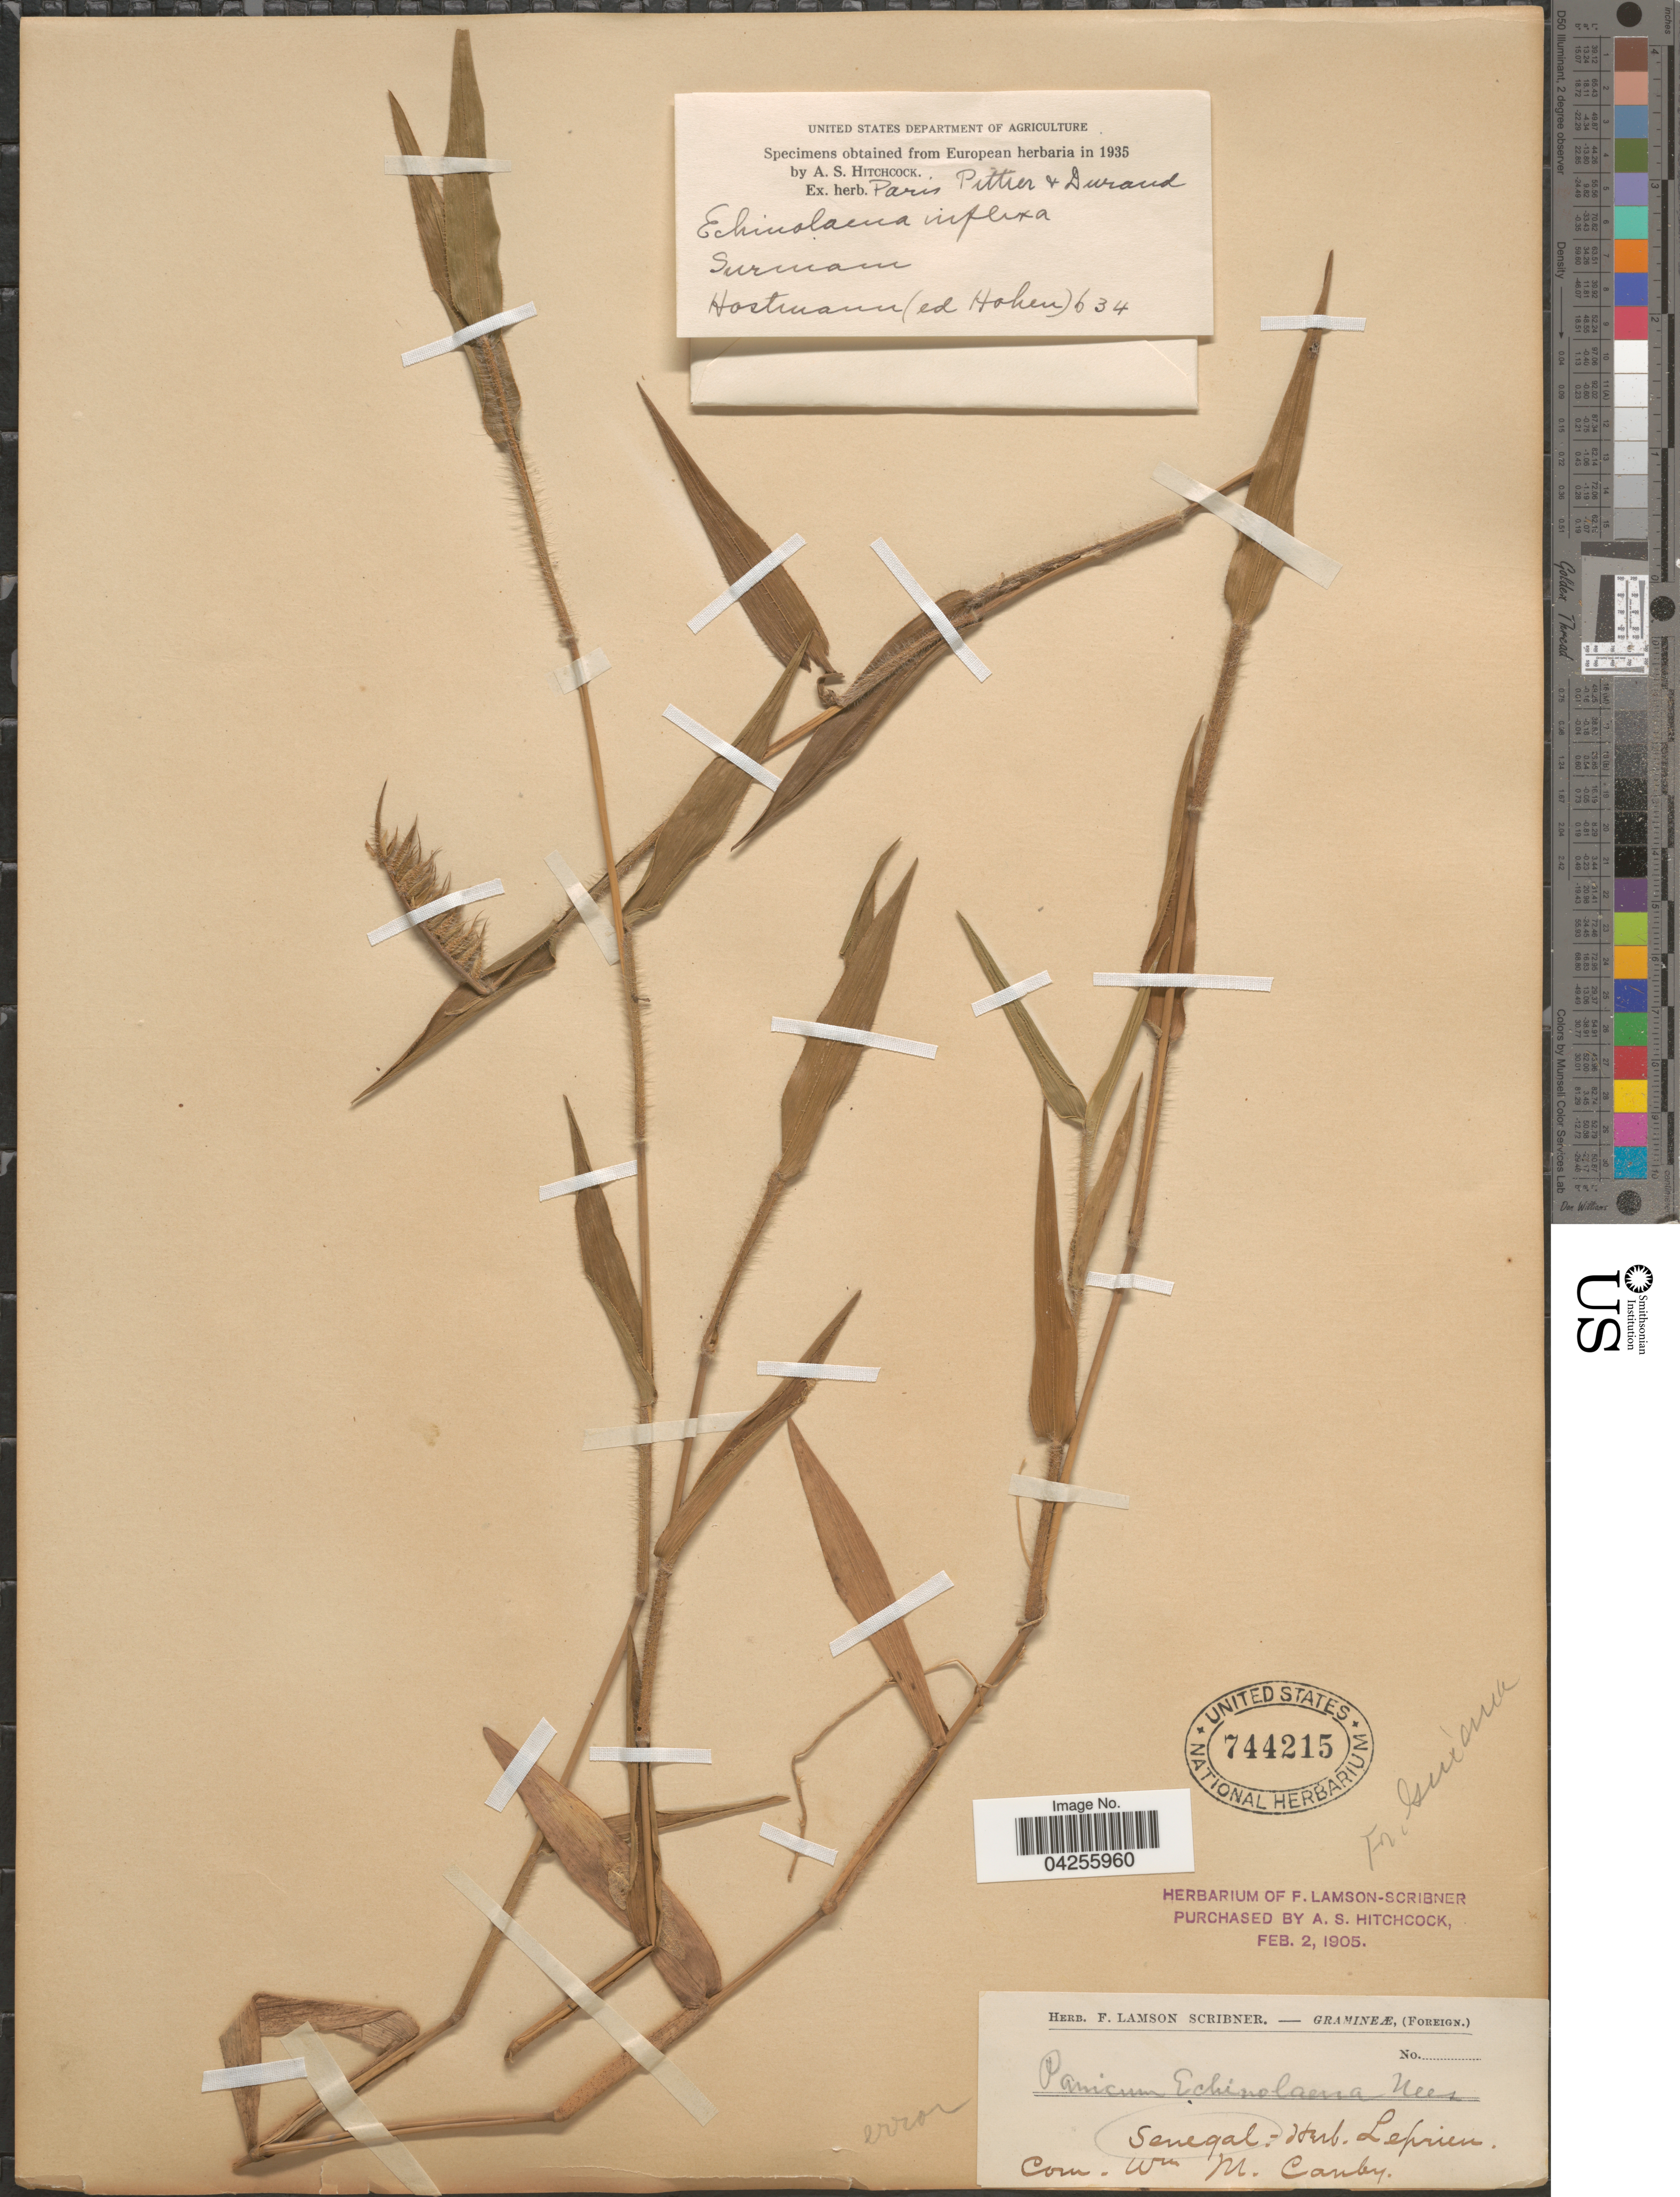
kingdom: Plantae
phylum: Tracheophyta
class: Liliopsida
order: Poales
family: Poaceae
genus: Echinolaena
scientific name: Echinolaena inflexa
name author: (Poir.) Chase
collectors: Hostmann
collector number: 634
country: Suriname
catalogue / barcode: US 744215